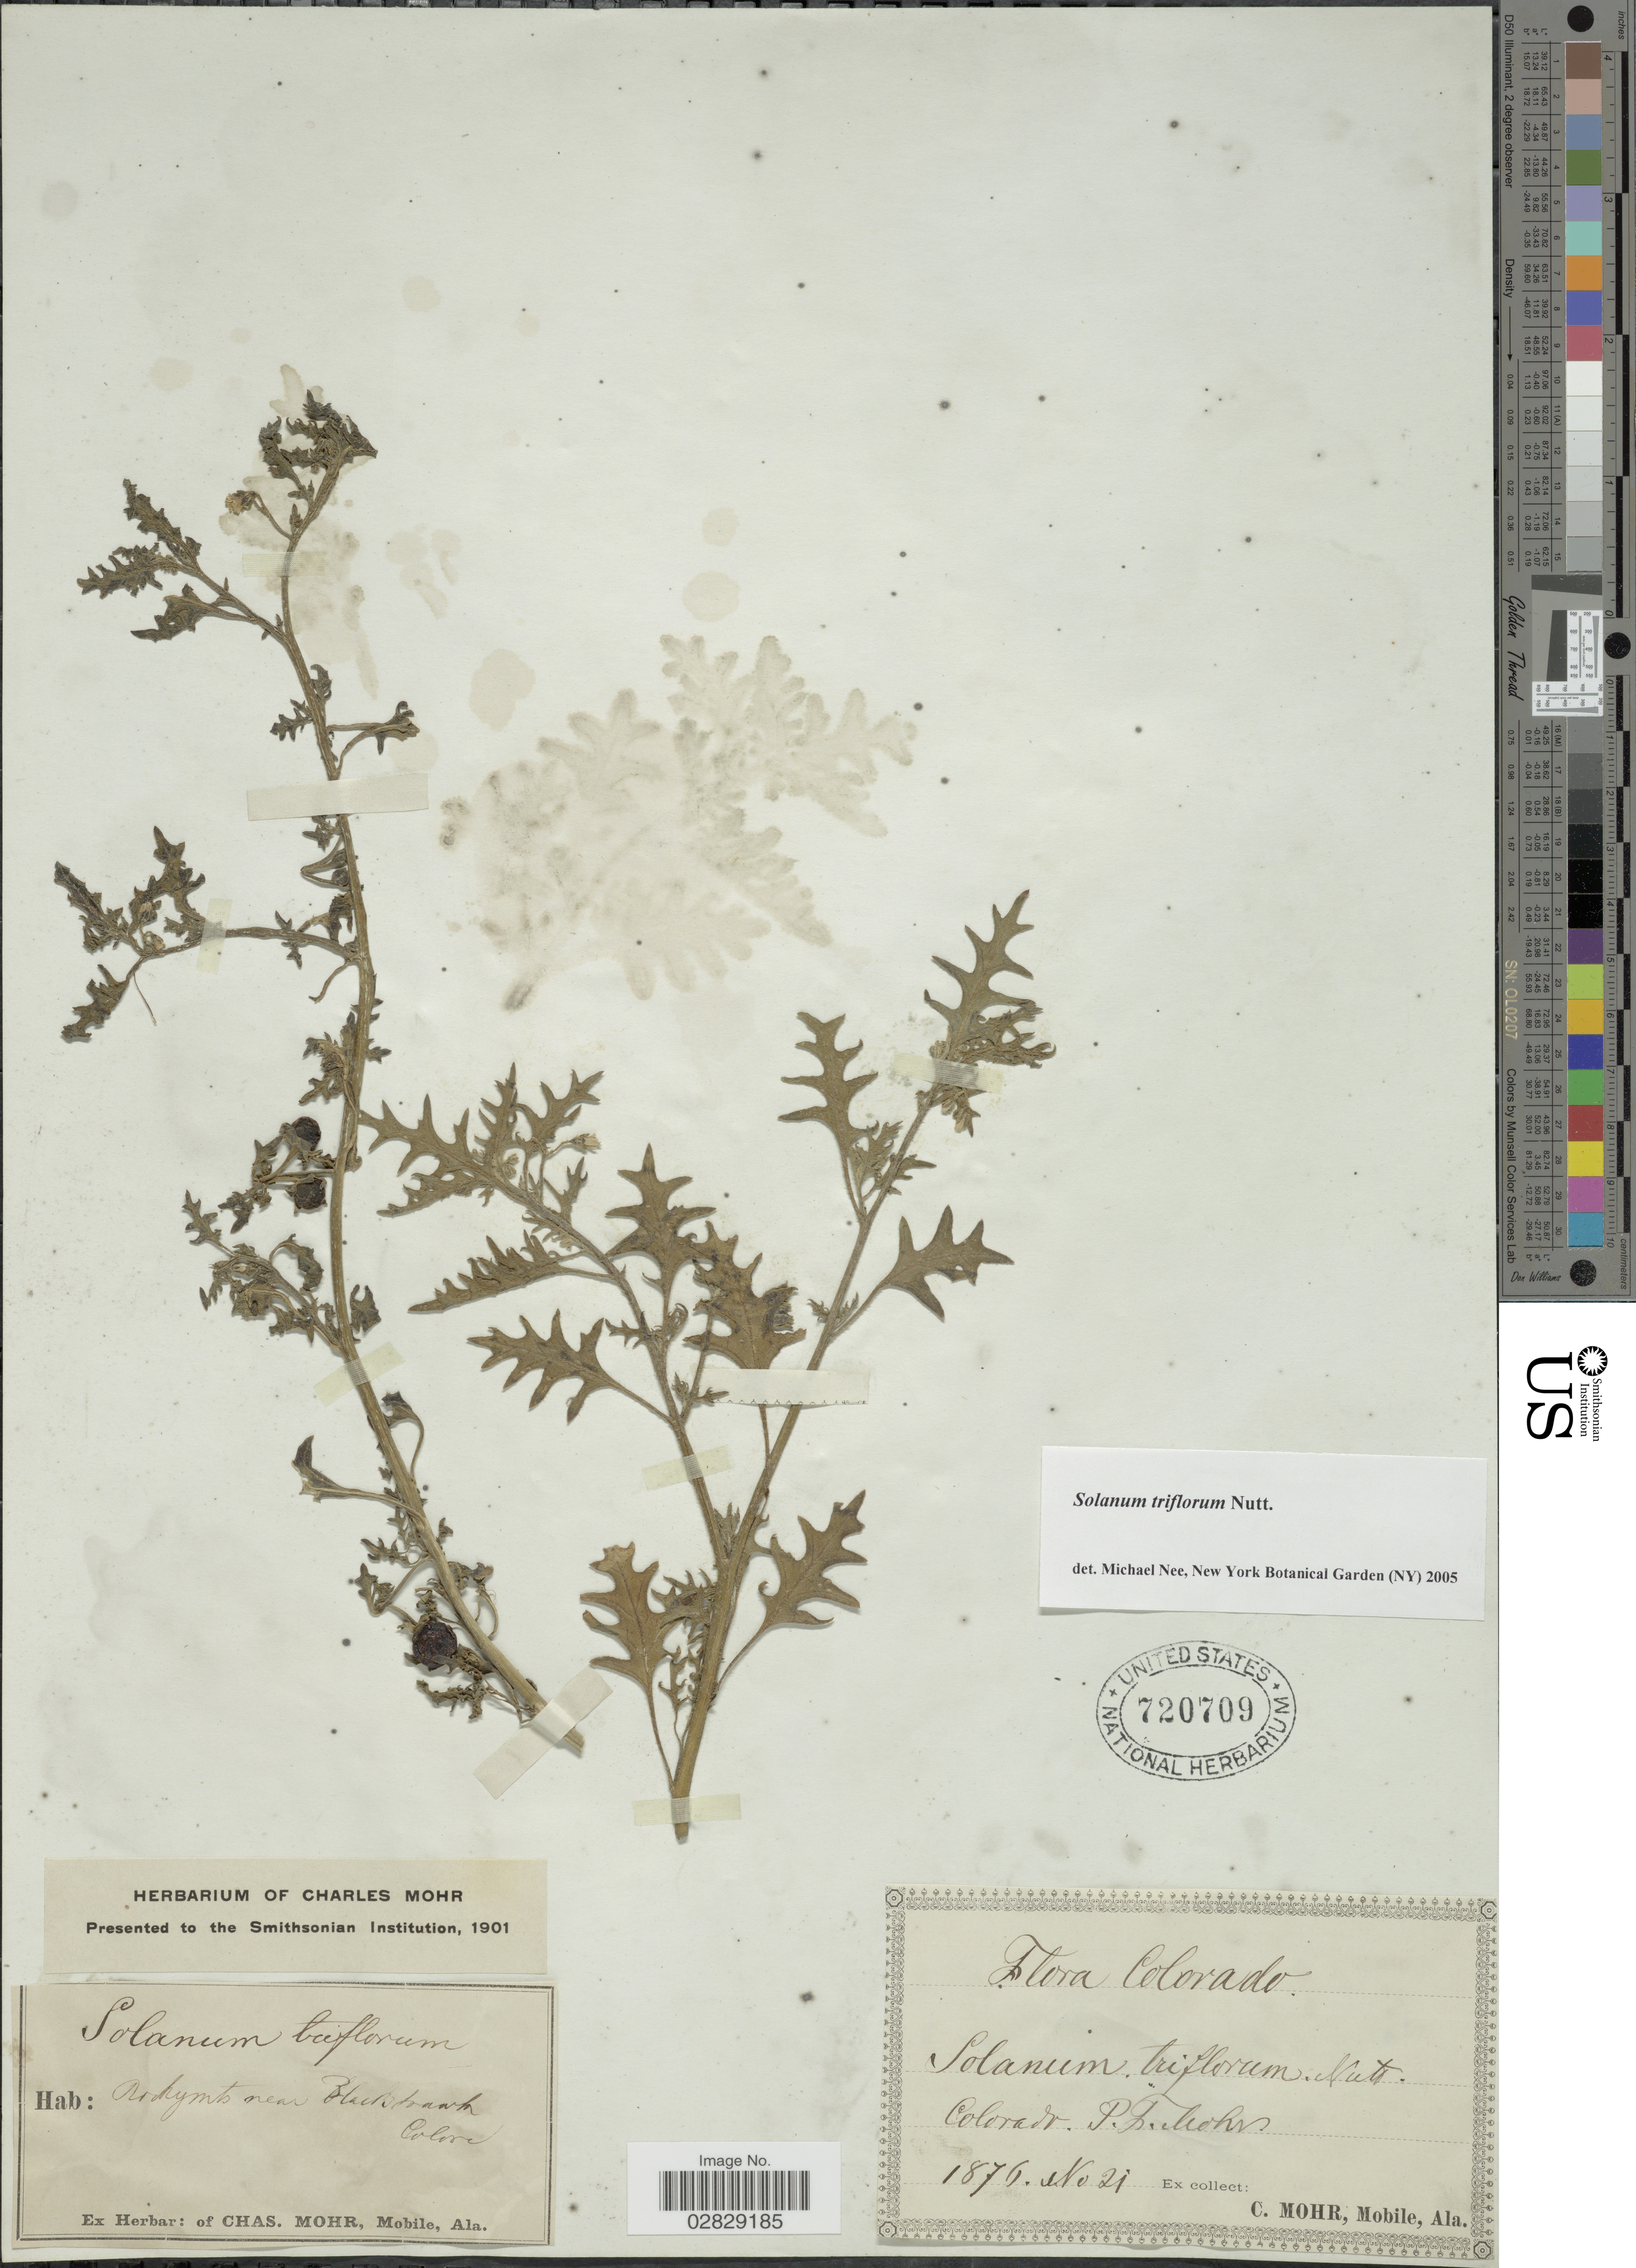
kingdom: Plantae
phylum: Tracheophyta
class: Magnoliopsida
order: Solanales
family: Solanaceae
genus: Solanum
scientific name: Solanum triflorum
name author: Nutt.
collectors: P. F. Mohr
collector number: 21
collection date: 1876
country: United States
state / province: Colorado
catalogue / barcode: US 720709